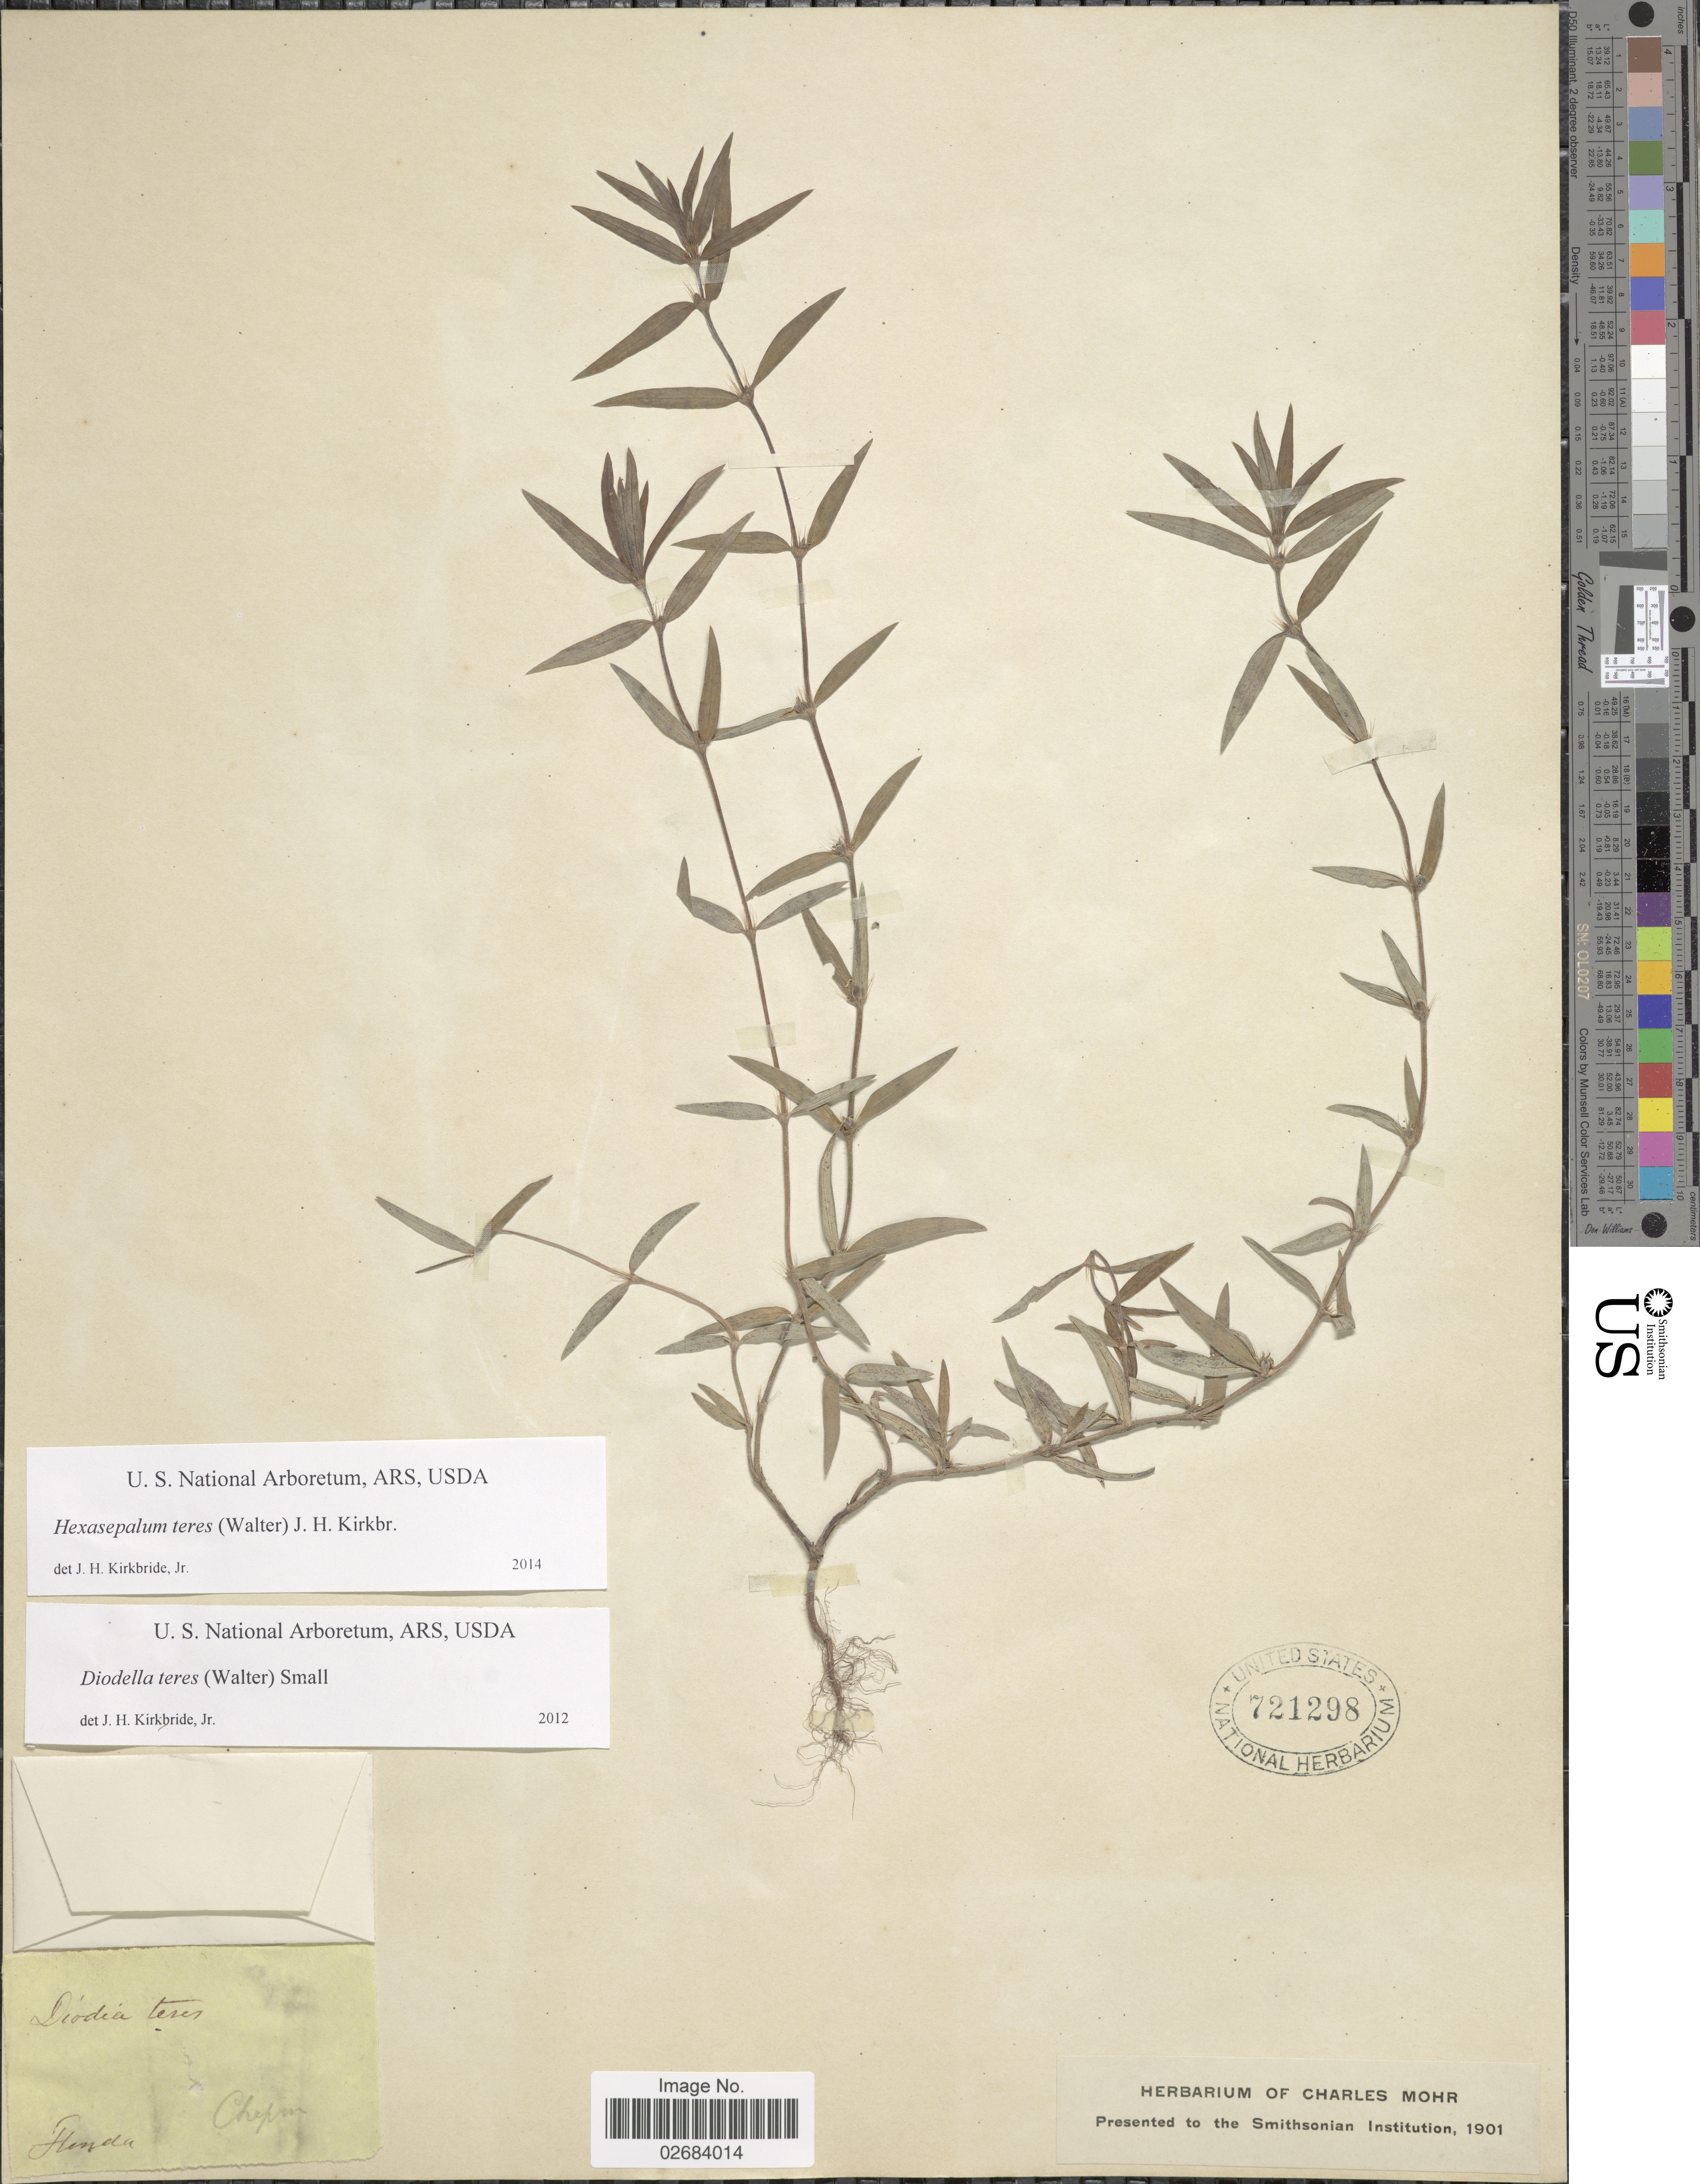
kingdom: Plantae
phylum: Tracheophyta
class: Magnoliopsida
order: Gentianales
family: Rubiaceae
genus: Diodia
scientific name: Diodia teres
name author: Walter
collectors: A. Chapman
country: United States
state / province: Florida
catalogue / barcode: US 721298